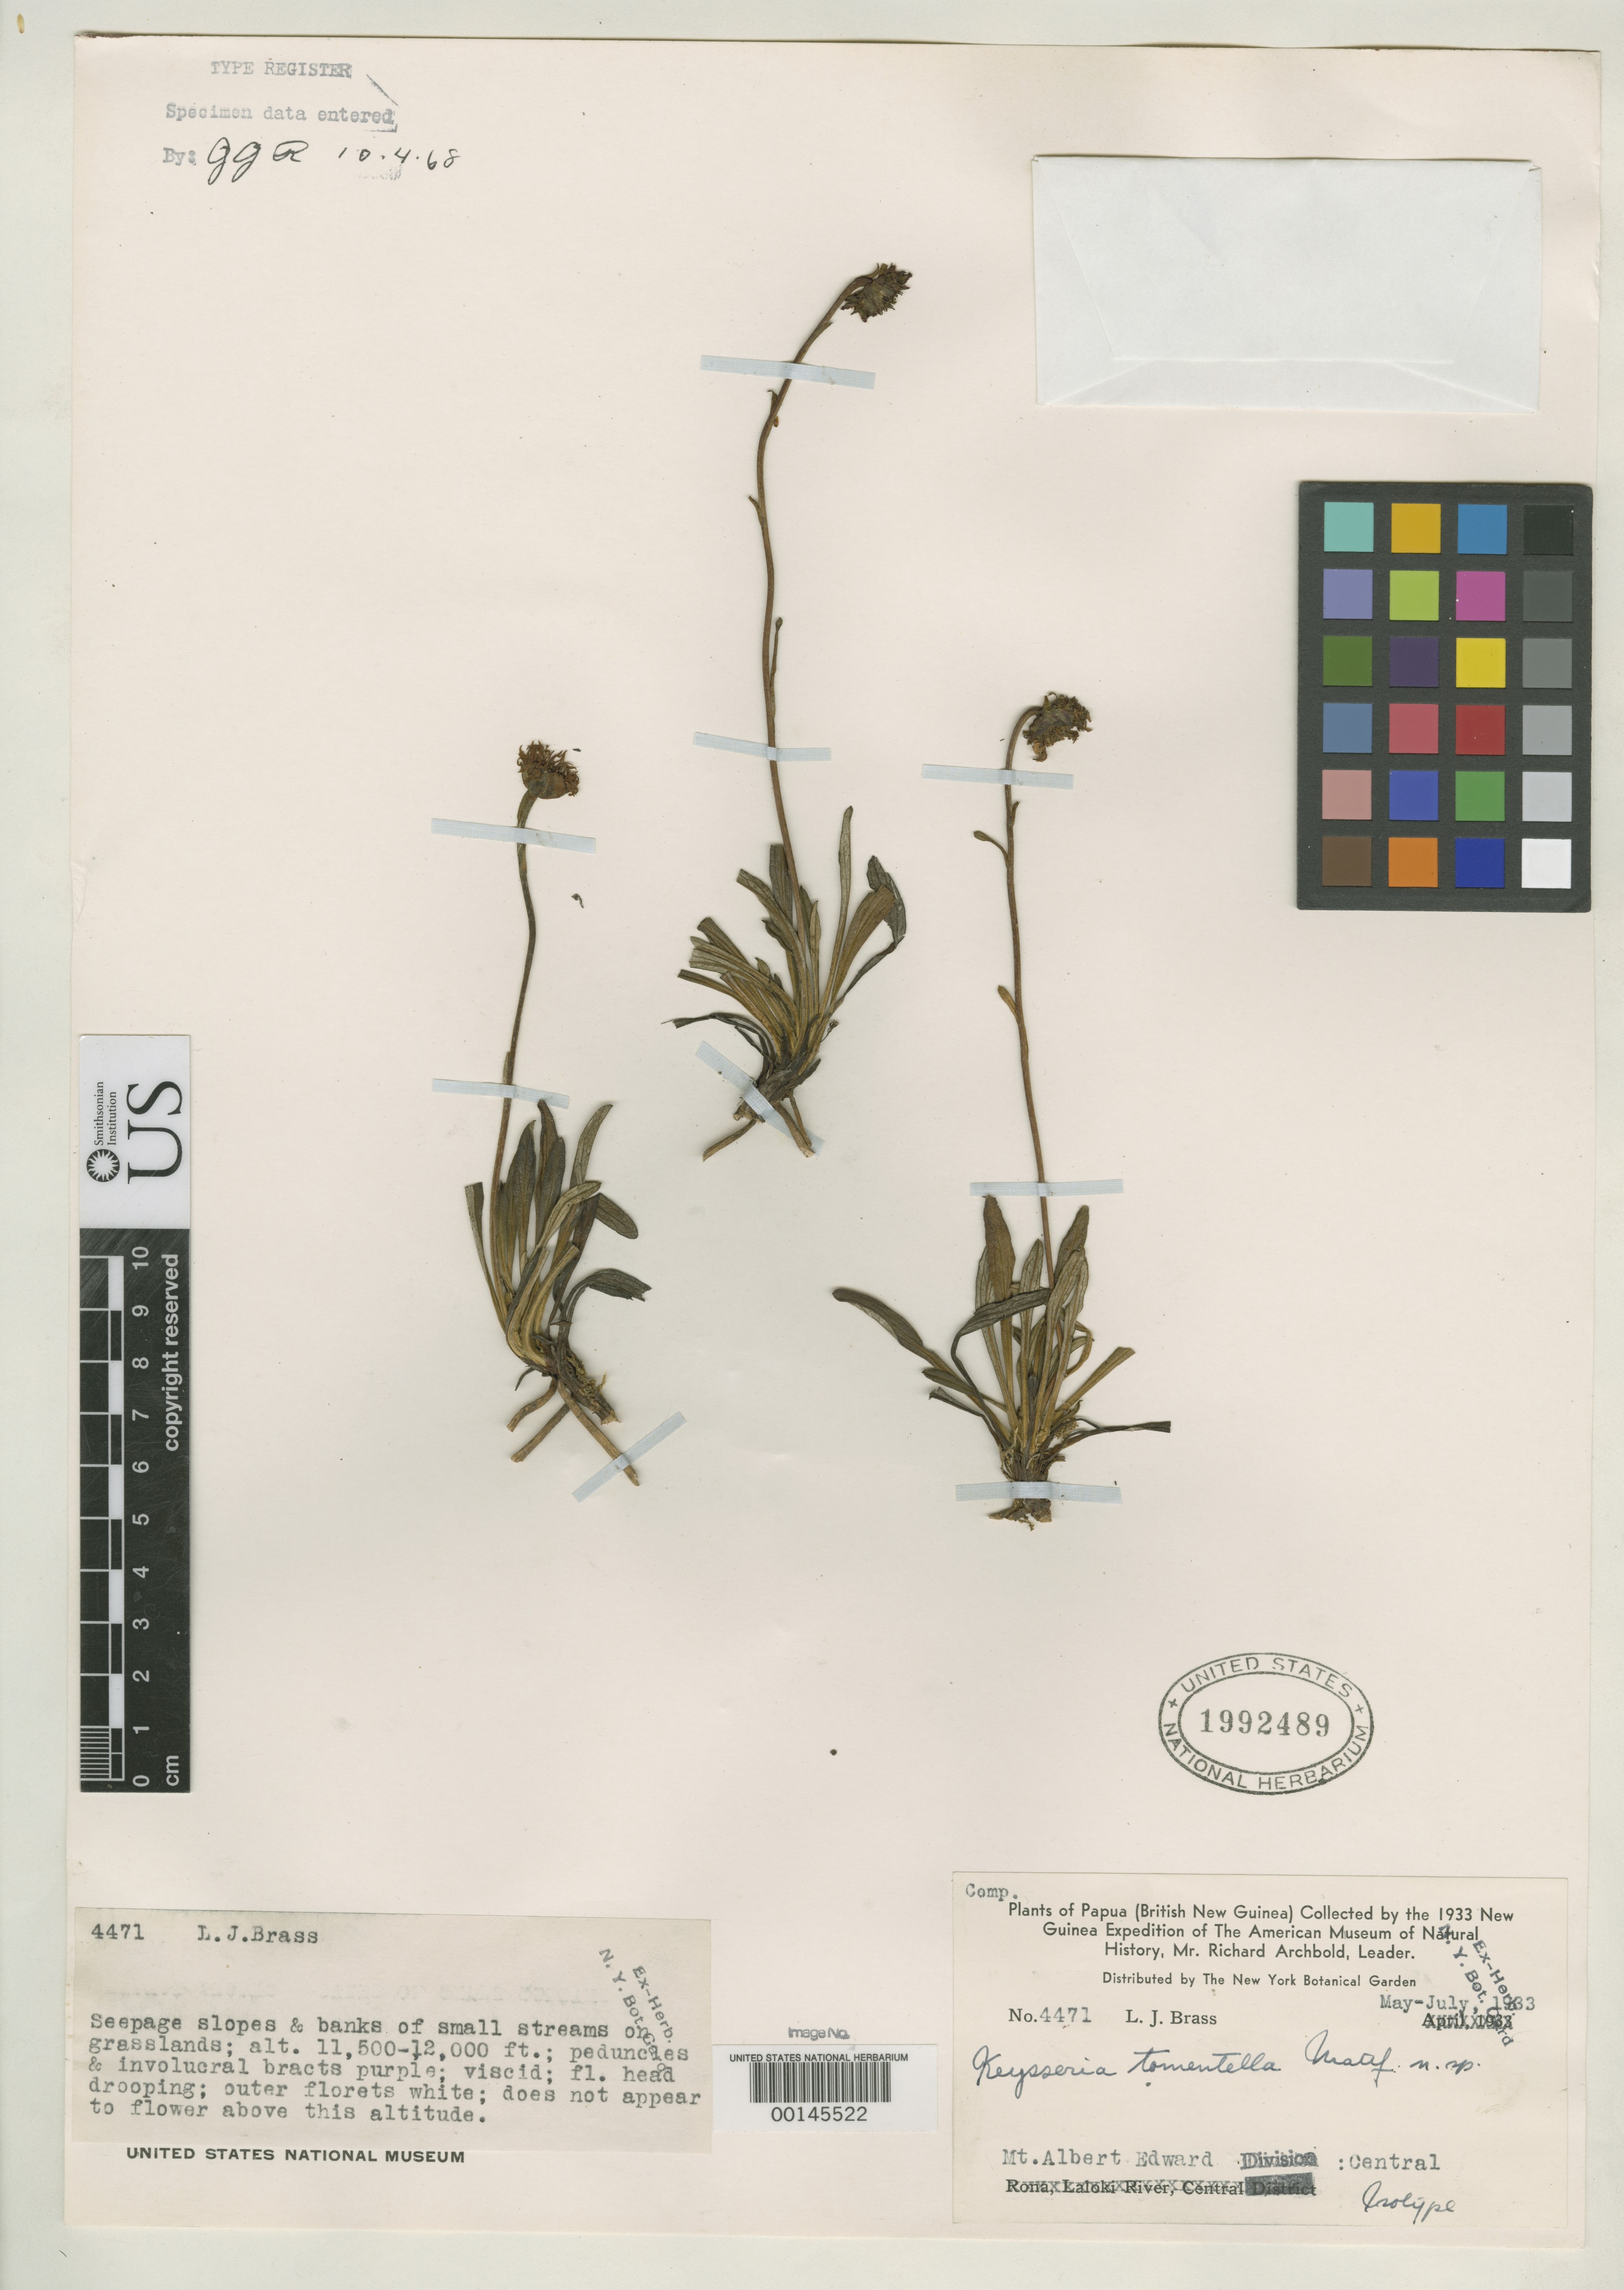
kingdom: Plantae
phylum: Tracheophyta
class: Magnoliopsida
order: Asterales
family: Asteraceae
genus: Keysseria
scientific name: Keysseria tomentella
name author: Mattf.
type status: Isotype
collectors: L. J. Brass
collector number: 4471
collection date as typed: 1933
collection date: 1933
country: Papua New Guinea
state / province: Central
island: New Guinea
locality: Owen Stanley Range, Mount Albert Edward.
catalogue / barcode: US 1992489